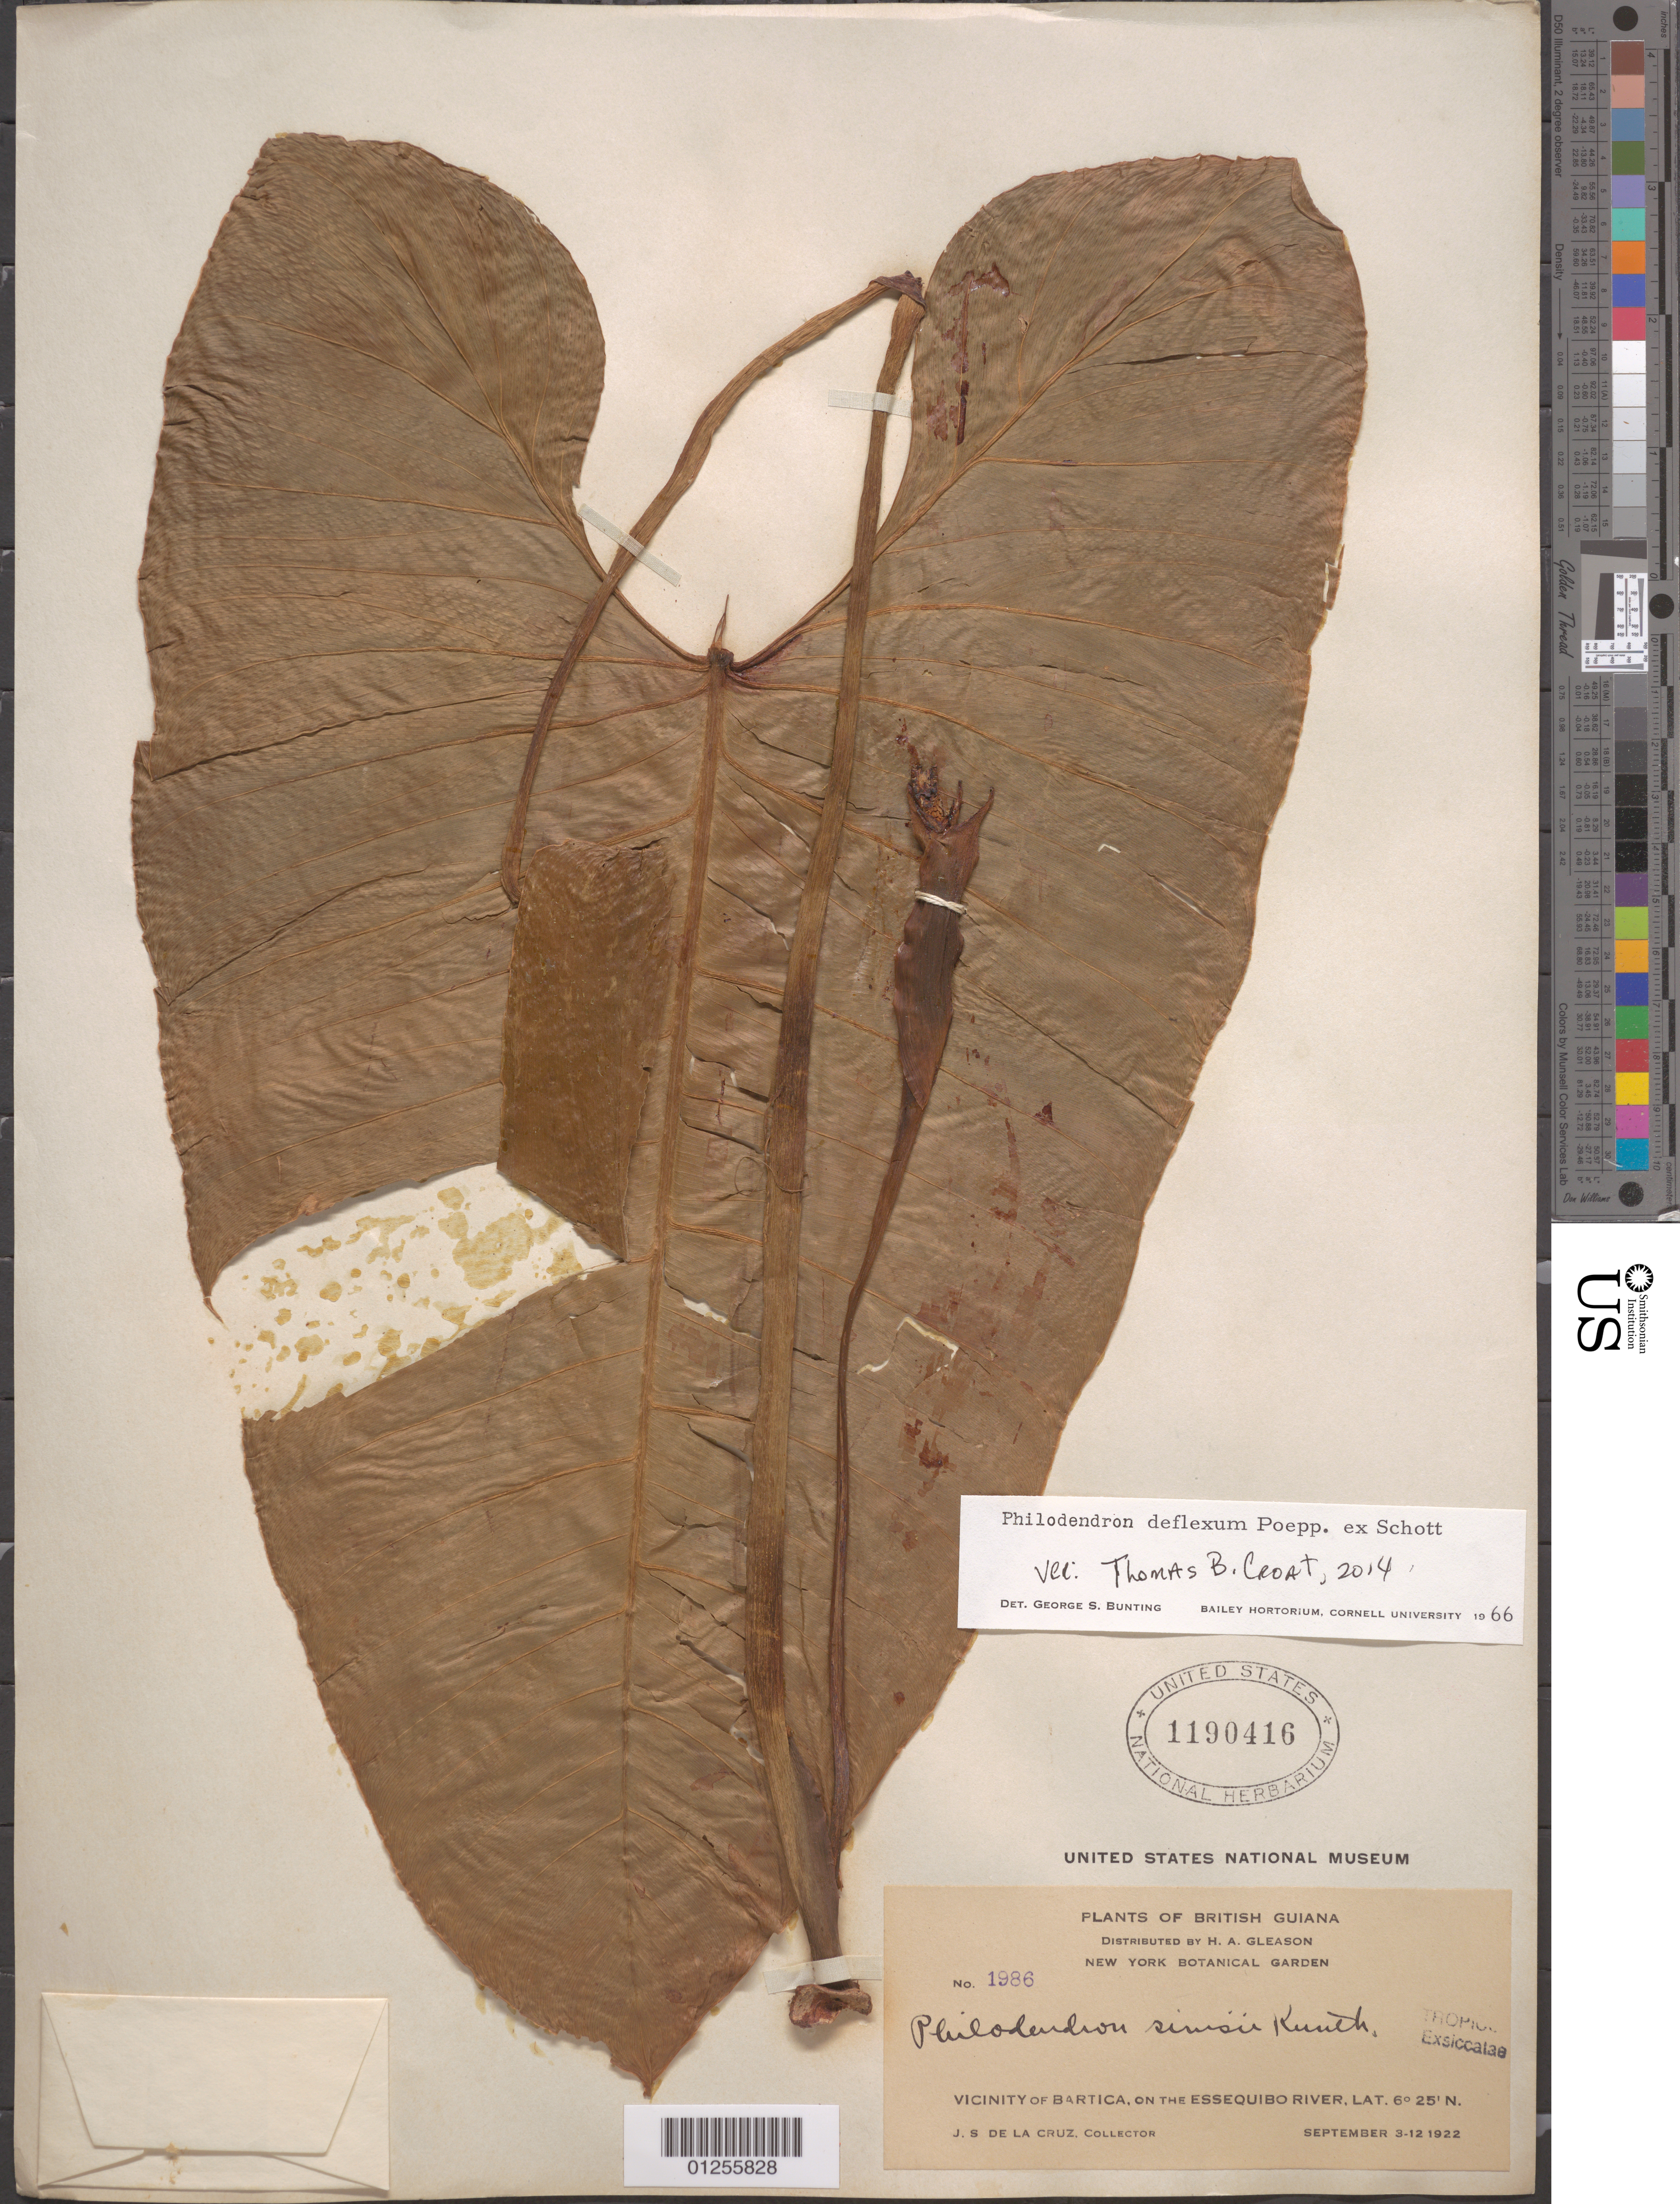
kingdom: Plantae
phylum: Tracheophyta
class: Liliopsida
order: Alismatales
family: Araceae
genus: Philodendron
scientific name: Philodendron deflexum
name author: Poepp. ex Schott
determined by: Croat, Thomas B., Missouri Botanical Garden (MO)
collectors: J. S. de la Cruz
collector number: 1986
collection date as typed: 3-12 September 1922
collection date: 1922-09-03/1922-09-12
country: Guyana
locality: Vicinity of Bartica, on the Essequibo River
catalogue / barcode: US 1190416